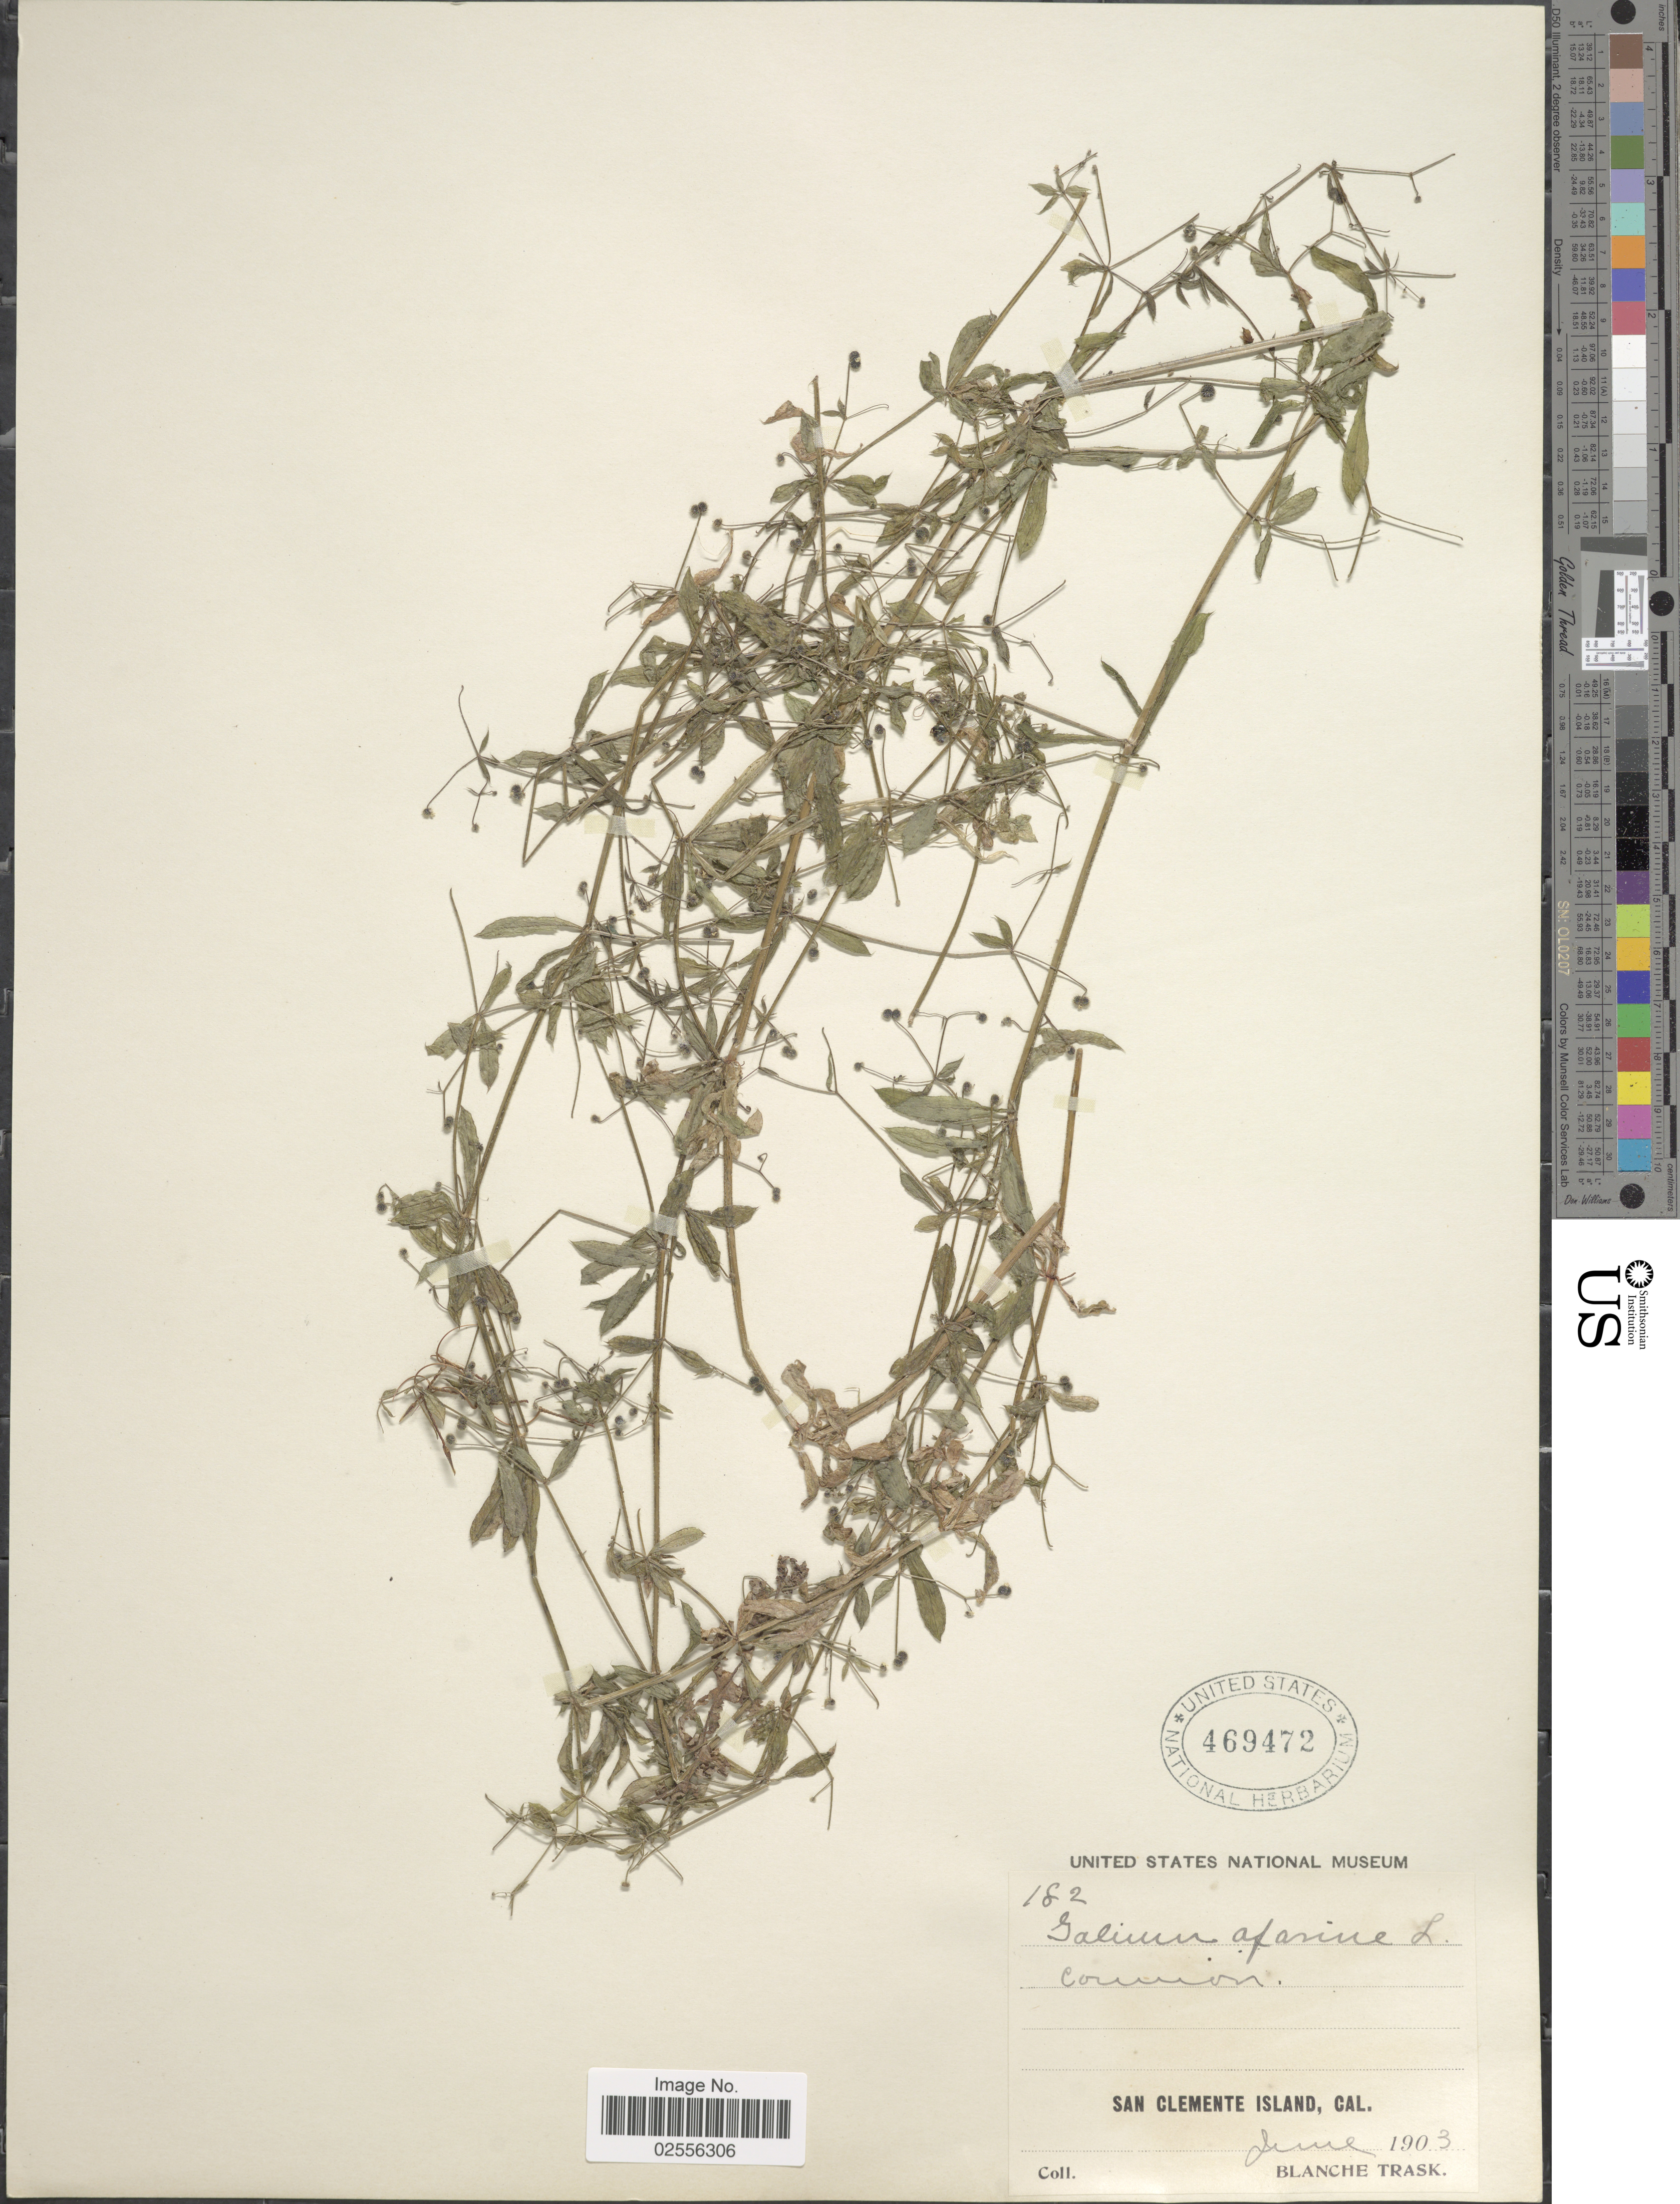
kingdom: Plantae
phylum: Tracheophyta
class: Magnoliopsida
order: Gentianales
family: Rubiaceae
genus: Galium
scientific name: Galium aparine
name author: L.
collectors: B. Trask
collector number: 182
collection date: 1903-06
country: United States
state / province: California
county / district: Los Angeles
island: San Clemente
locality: San Clemente Island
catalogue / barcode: US 469472